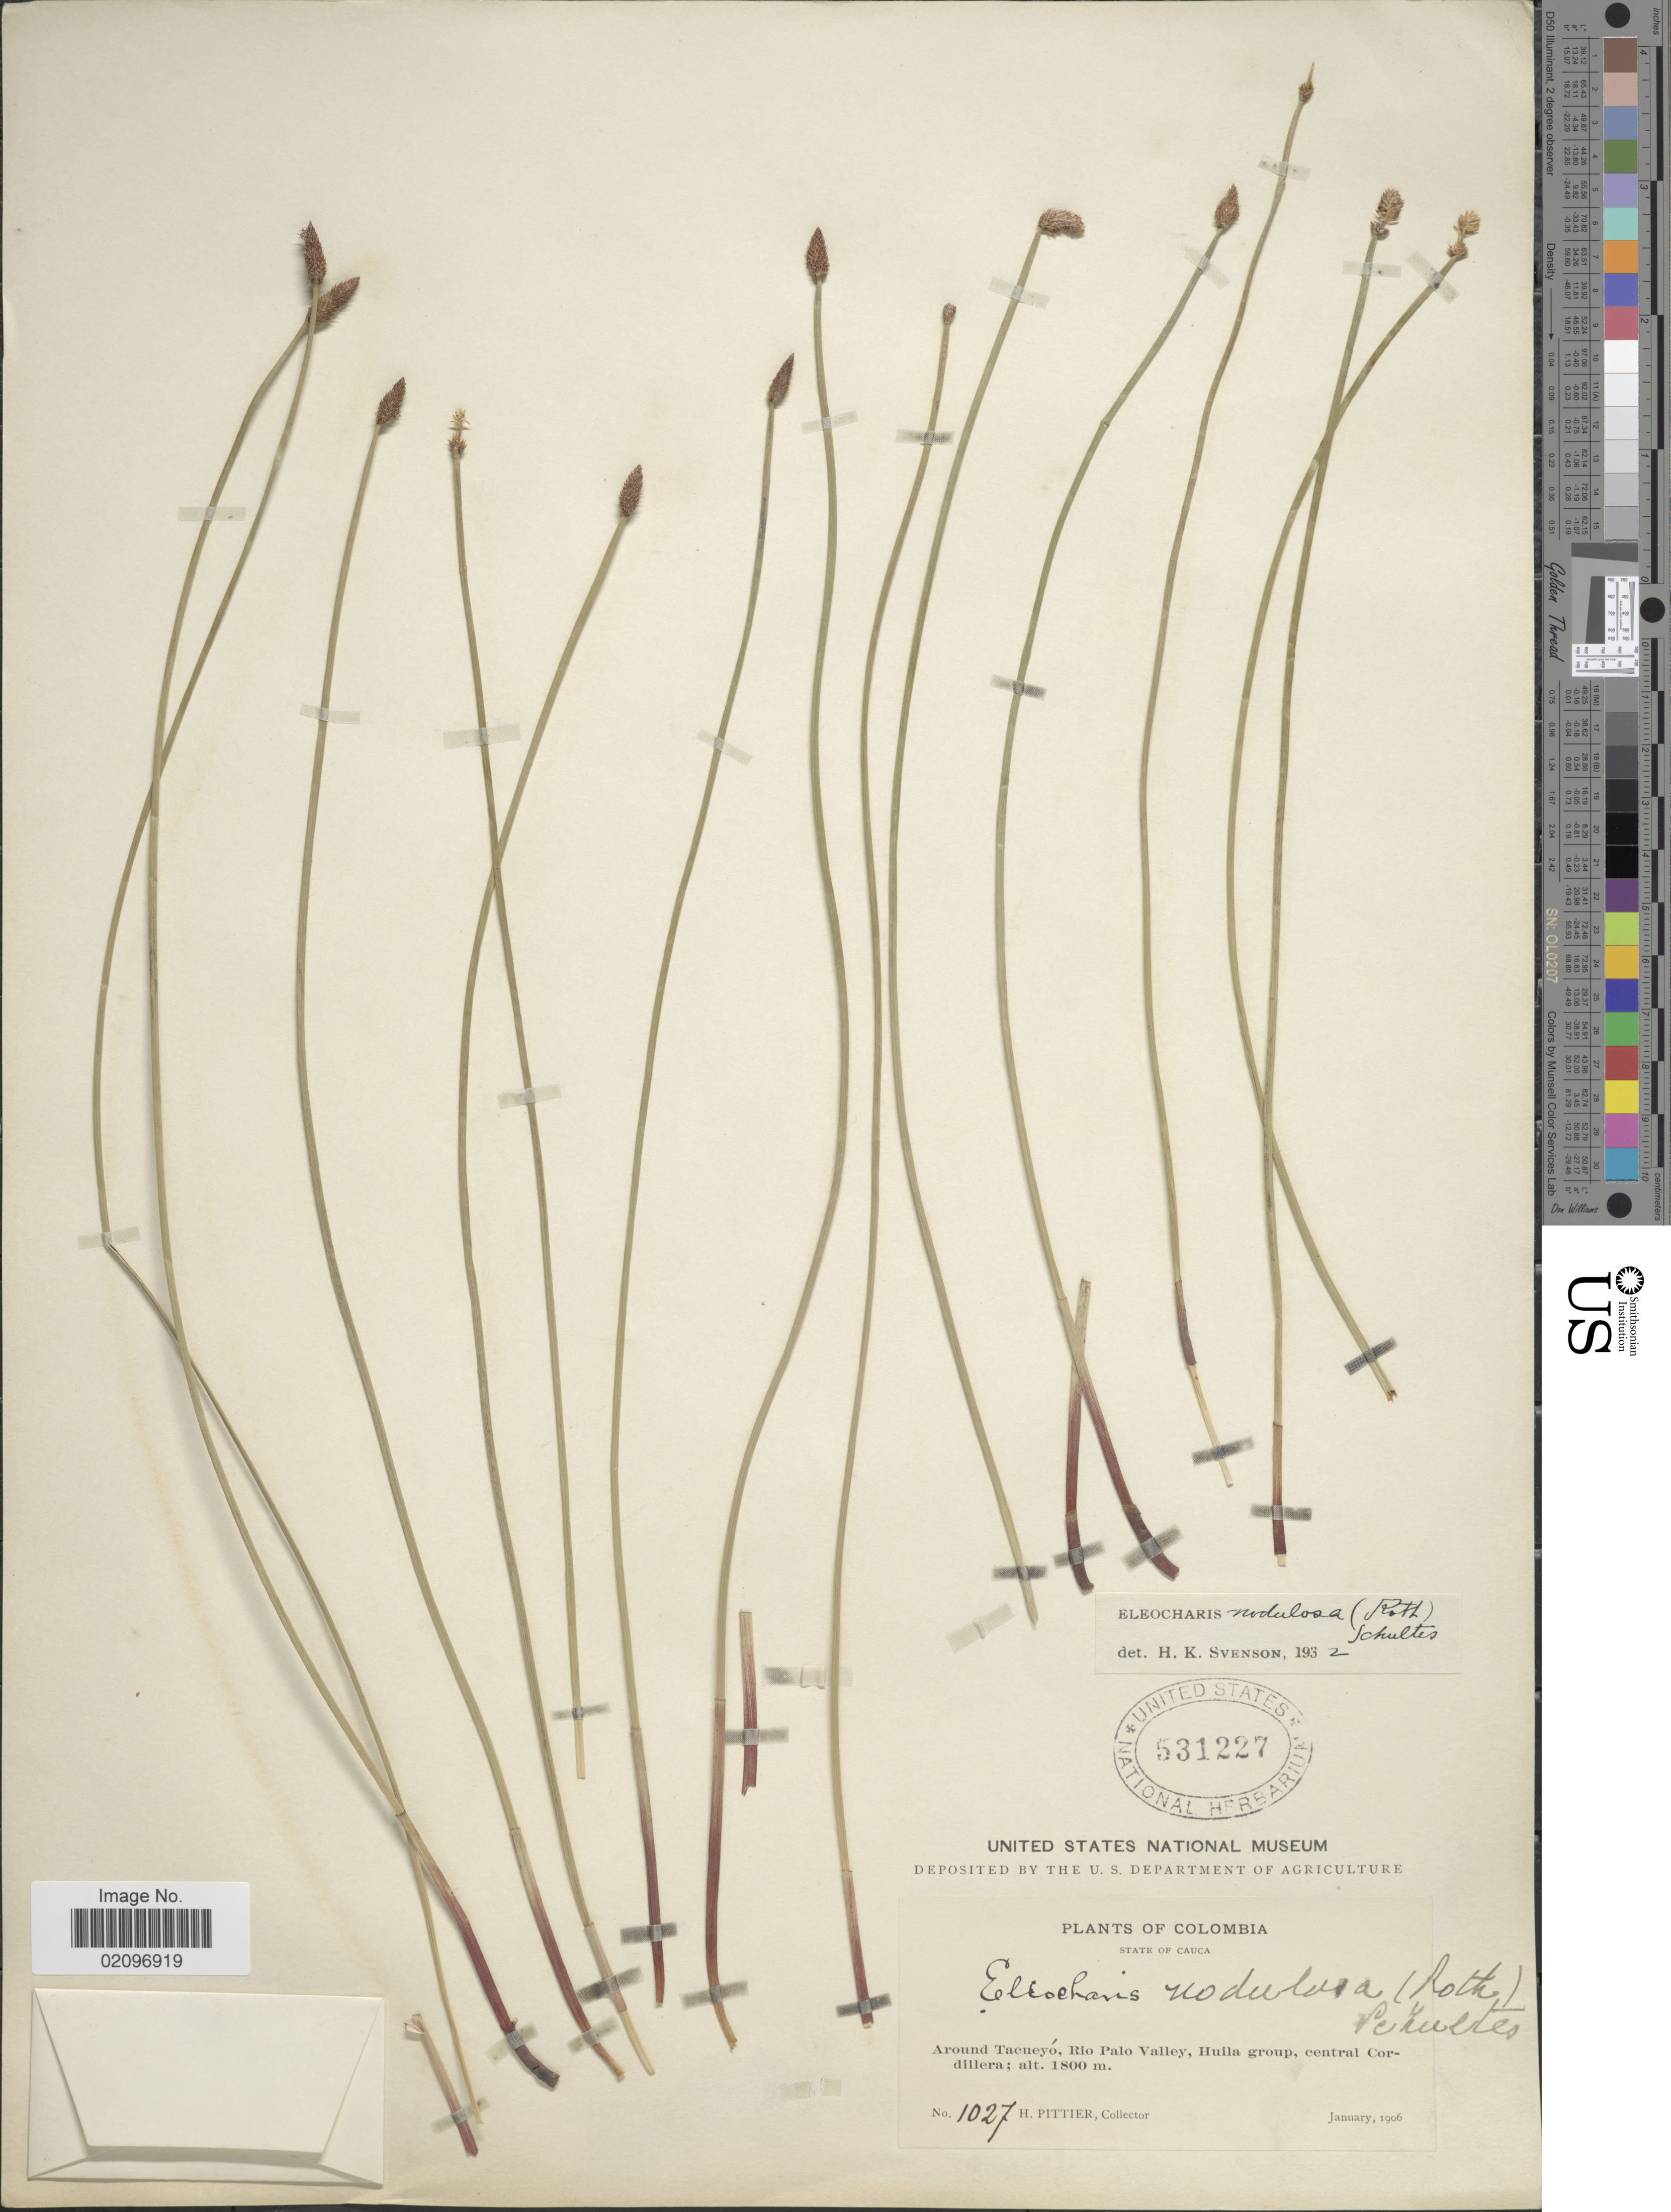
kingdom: Plantae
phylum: Tracheophyta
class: Liliopsida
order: Poales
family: Cyperaceae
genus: Eleocharis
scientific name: Eleocharis montana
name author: (Kunth) Roem. & Schult.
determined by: Strong, Mark T., (BOT), Smithsonian Institution - National Museum of Natural History (UNITED STATES)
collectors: H. F. Pittier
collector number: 1027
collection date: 1906-01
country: Colombia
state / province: Cauca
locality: Around Tacueyo, Rio Palo Valley, Huila group, Central Cordillera.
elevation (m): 1800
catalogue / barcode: US 531227